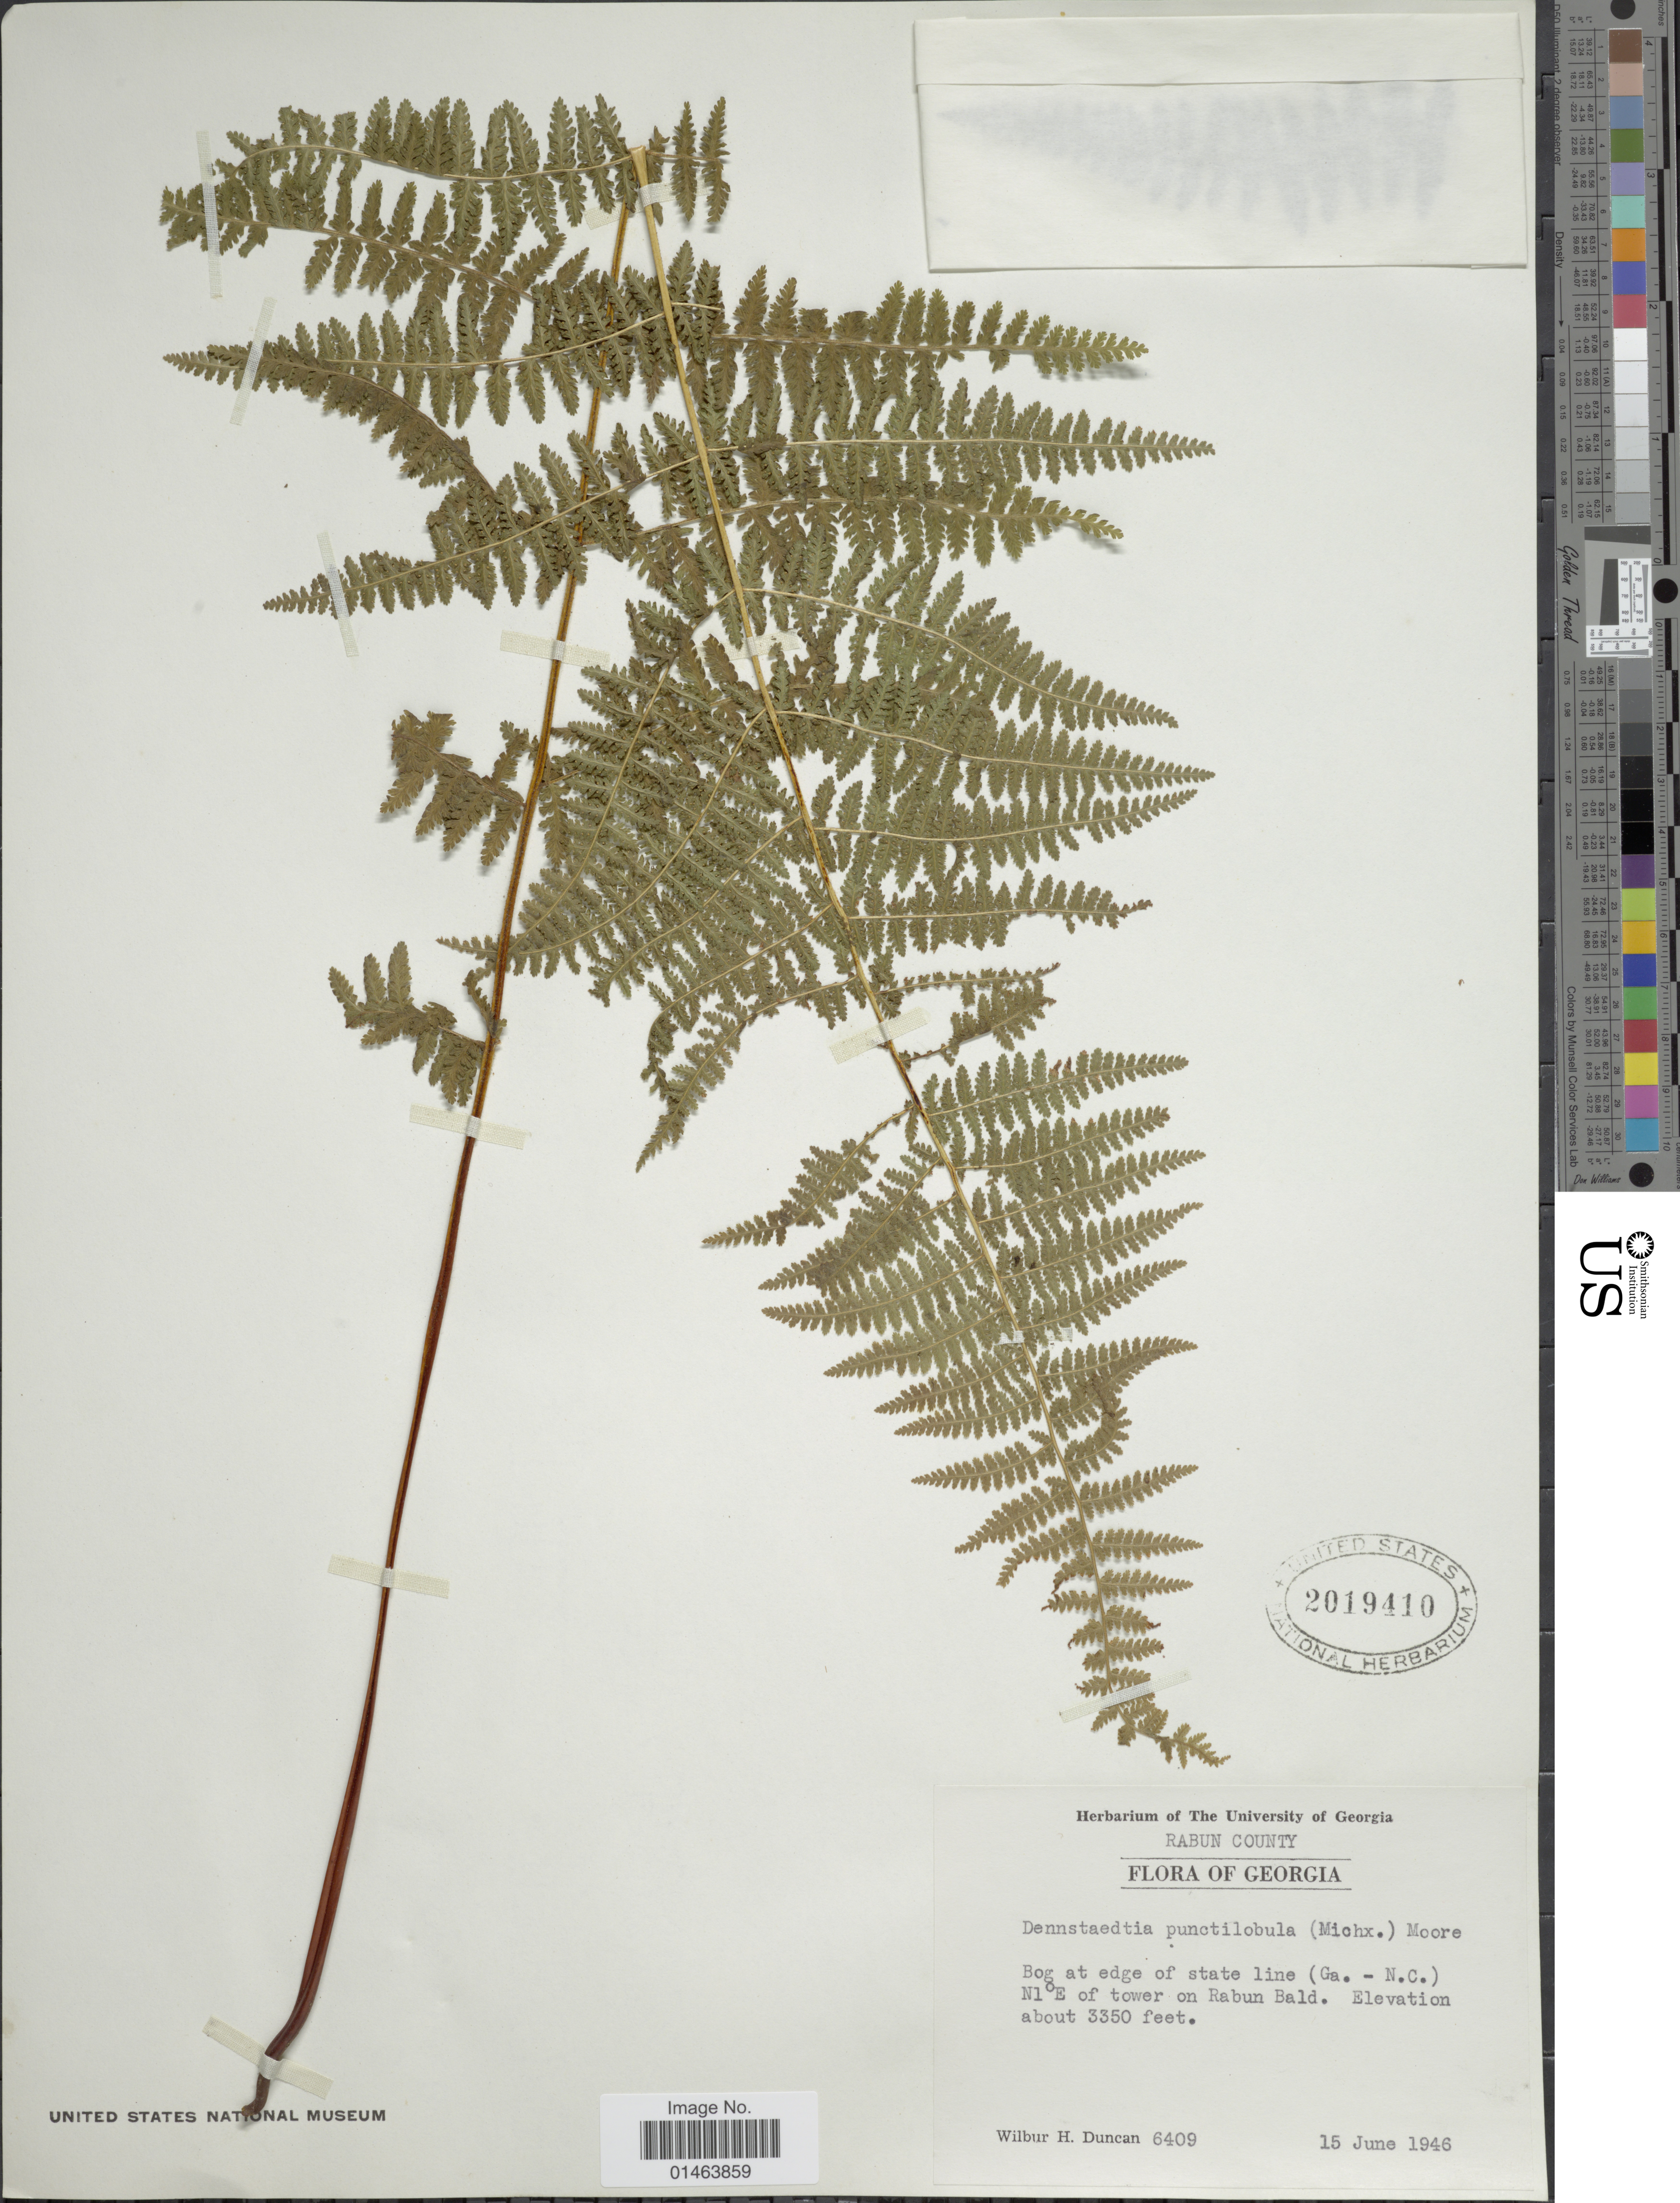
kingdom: Plantae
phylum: Tracheophyta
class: Polypodiopsida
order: Polypodiales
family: Dennstaedtiaceae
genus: Dennstaedtia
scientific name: Dennstaedtia punctilobula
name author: (Michx.) T. Moore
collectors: W. H. Duncan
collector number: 6409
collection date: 1946-06-15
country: United States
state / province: Georgia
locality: Rabun County, Georgia, Bog at edge of state line (ga. - N.C.) N1 E of tower on Rabun Bald.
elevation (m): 1021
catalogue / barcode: US 2019410